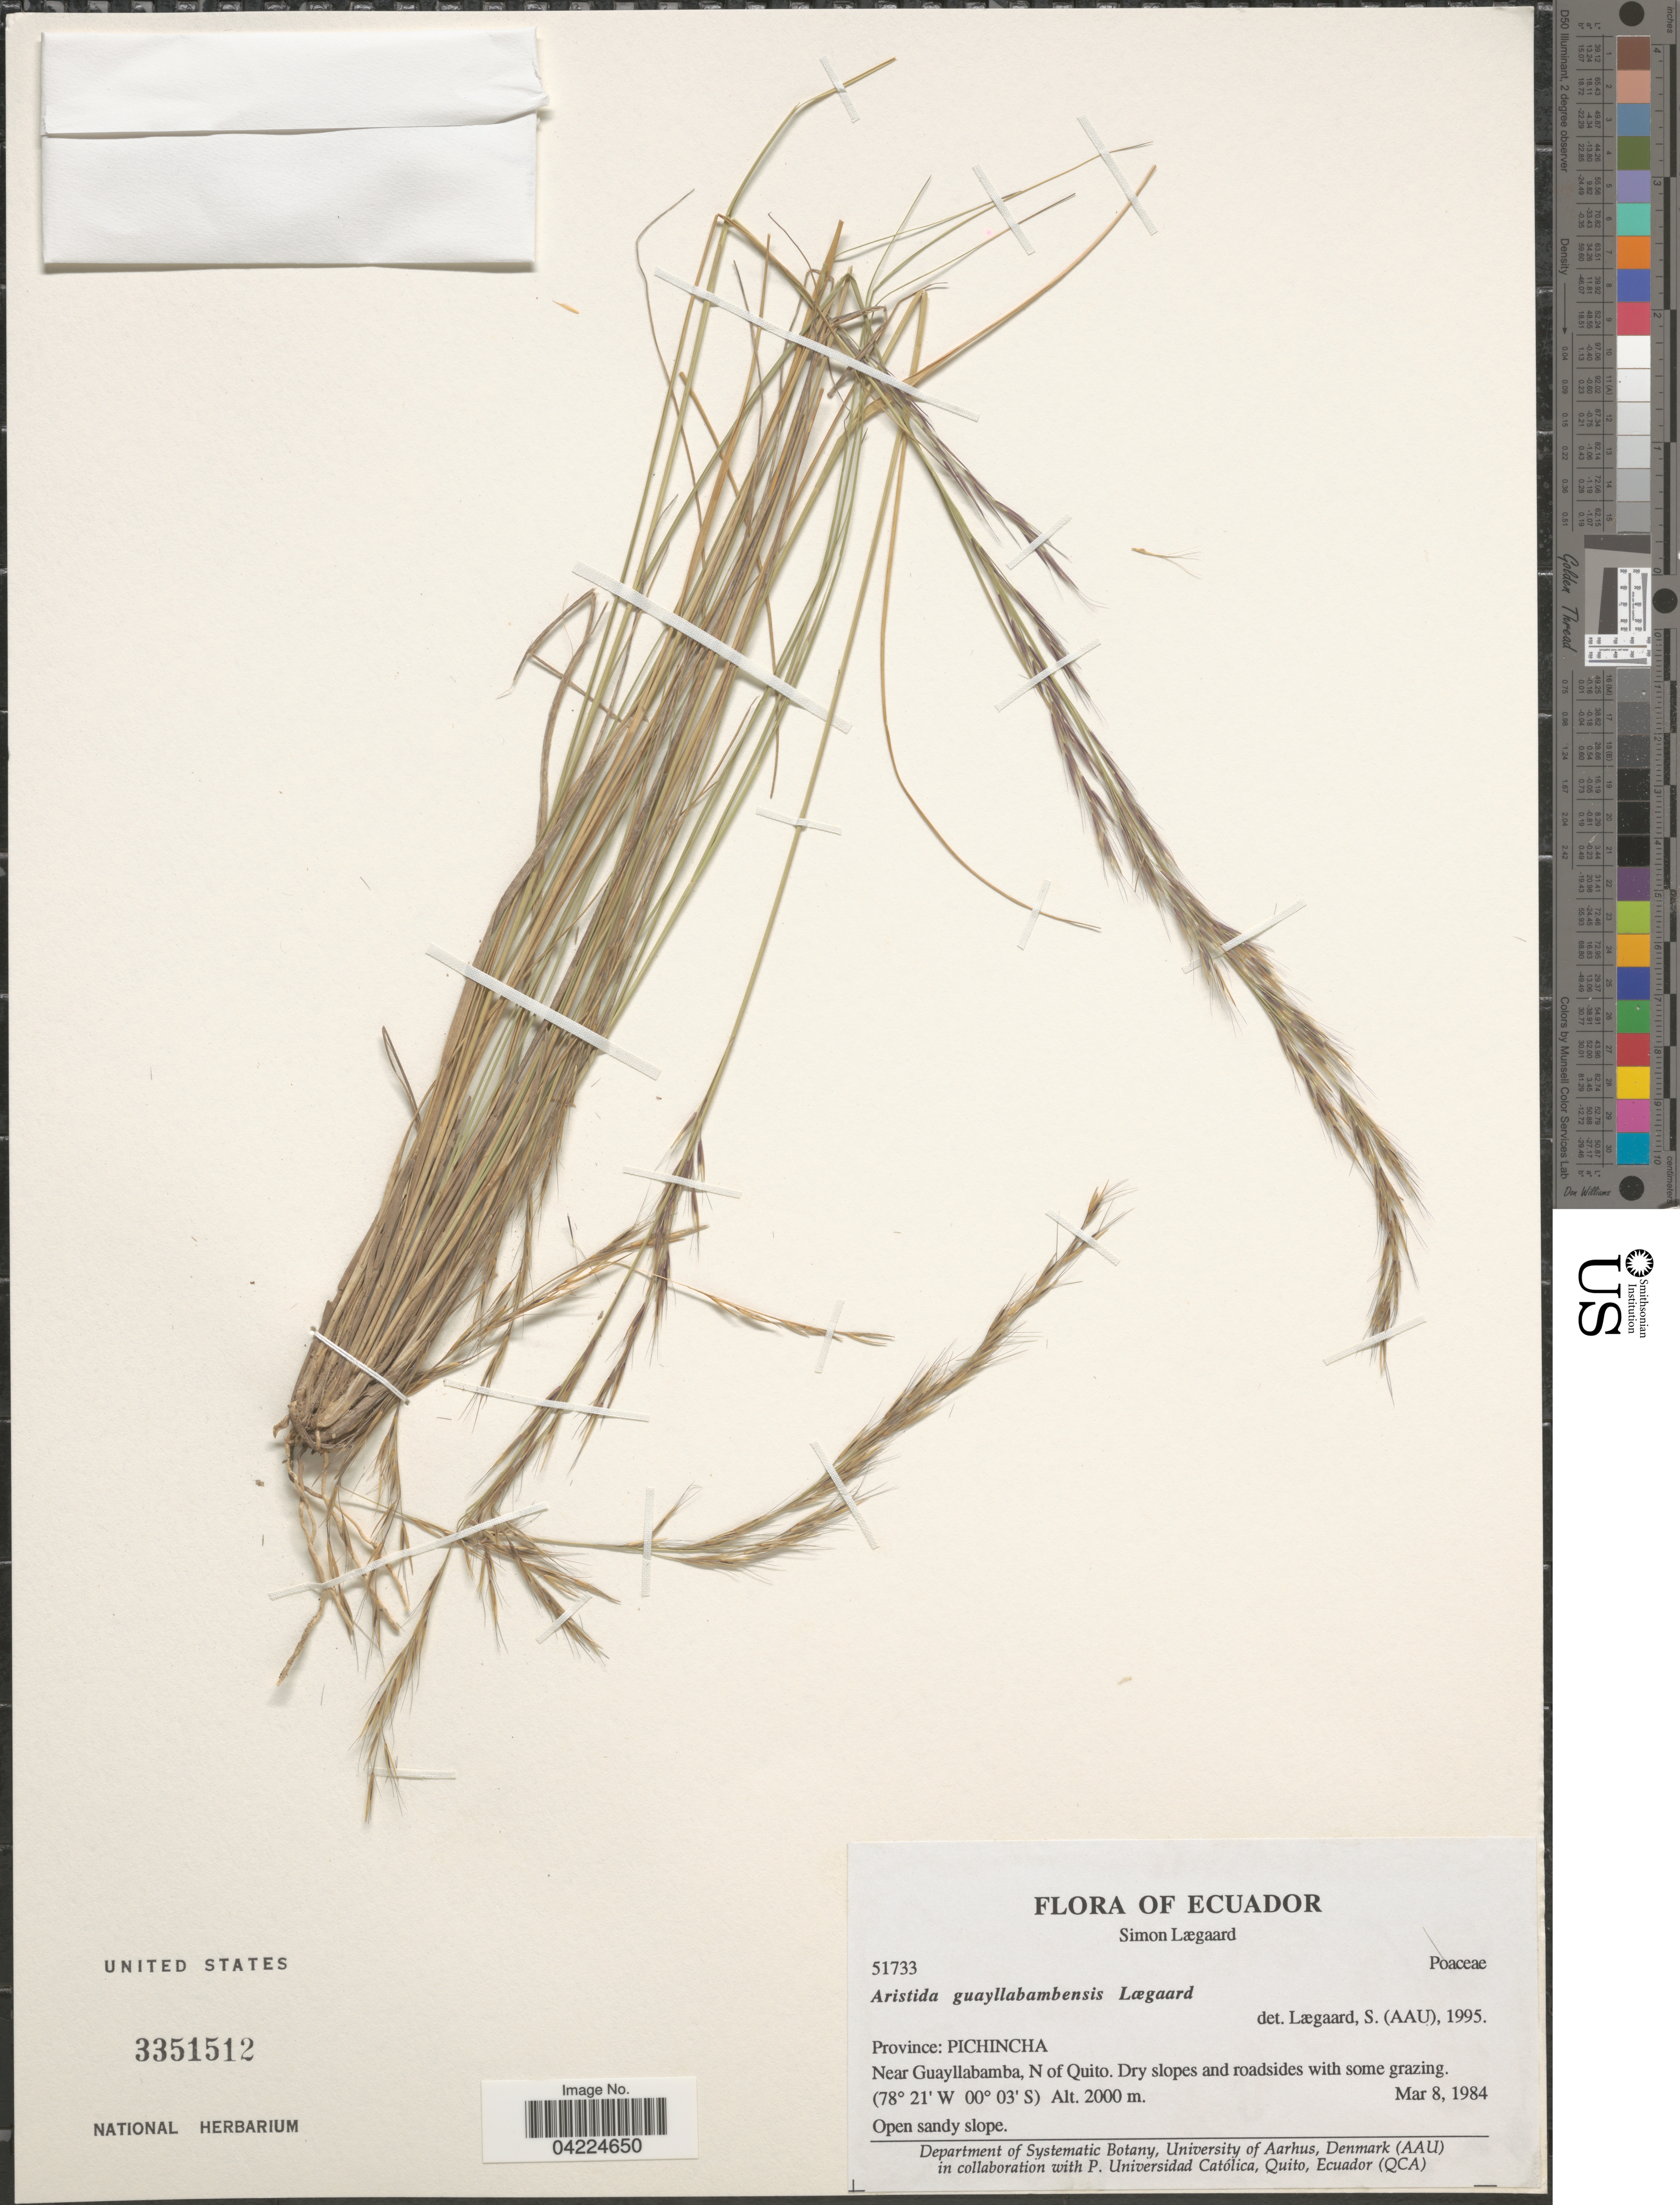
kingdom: Plantae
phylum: Tracheophyta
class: Liliopsida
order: Poales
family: Poaceae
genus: Aristida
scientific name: Aristida guayllabambensis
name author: Lægaard in Harling & L. Andersson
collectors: S. Lægaard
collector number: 51733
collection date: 1984-03-08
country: Ecuador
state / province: Pichincha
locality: Near Guayllabamba, N of Quito.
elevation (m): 2000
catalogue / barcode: US 3351512